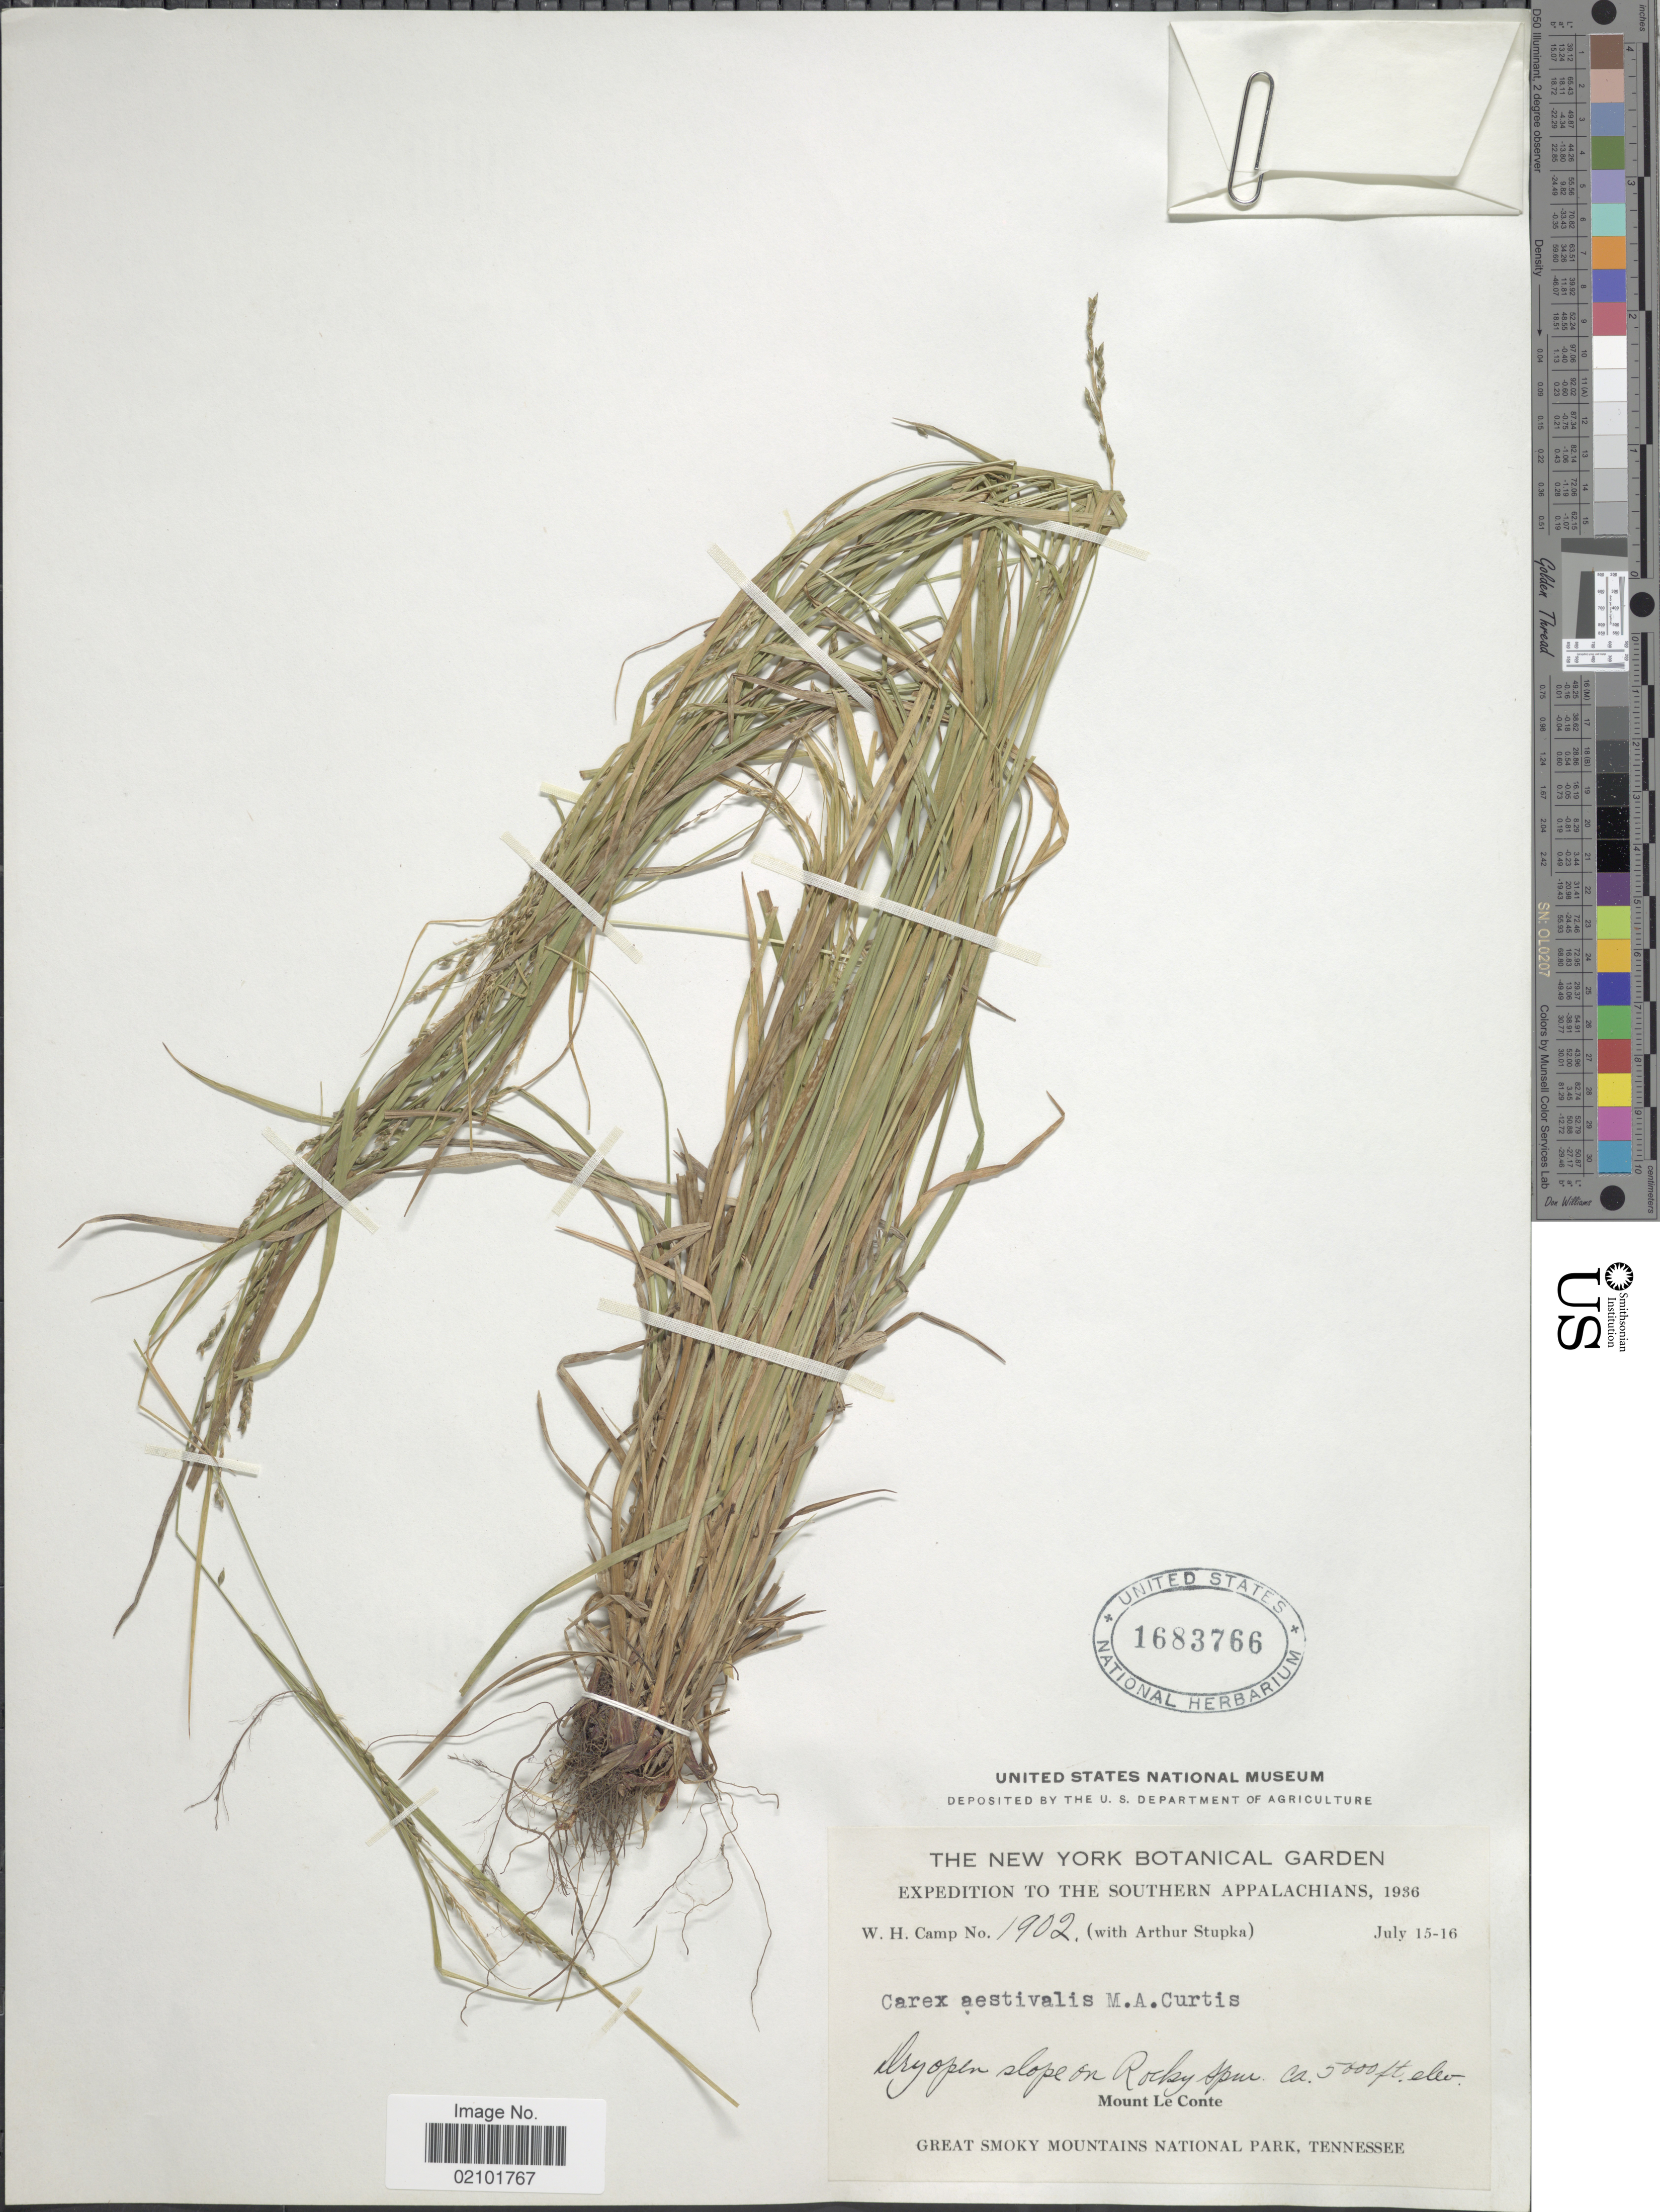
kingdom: Plantae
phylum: Tracheophyta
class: Liliopsida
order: Poales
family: Cyperaceae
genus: Carex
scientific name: Carex aestivalis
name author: M.A. Curtis ex A. Gray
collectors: W. H. Camp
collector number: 1902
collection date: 1936-07-15/1936-07-16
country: United States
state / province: Tennessee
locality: Southern Appalachians. Rocky spur. Mount Le Conte. Great Smoky Mountains National Park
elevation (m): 1524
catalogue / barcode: US 1683766